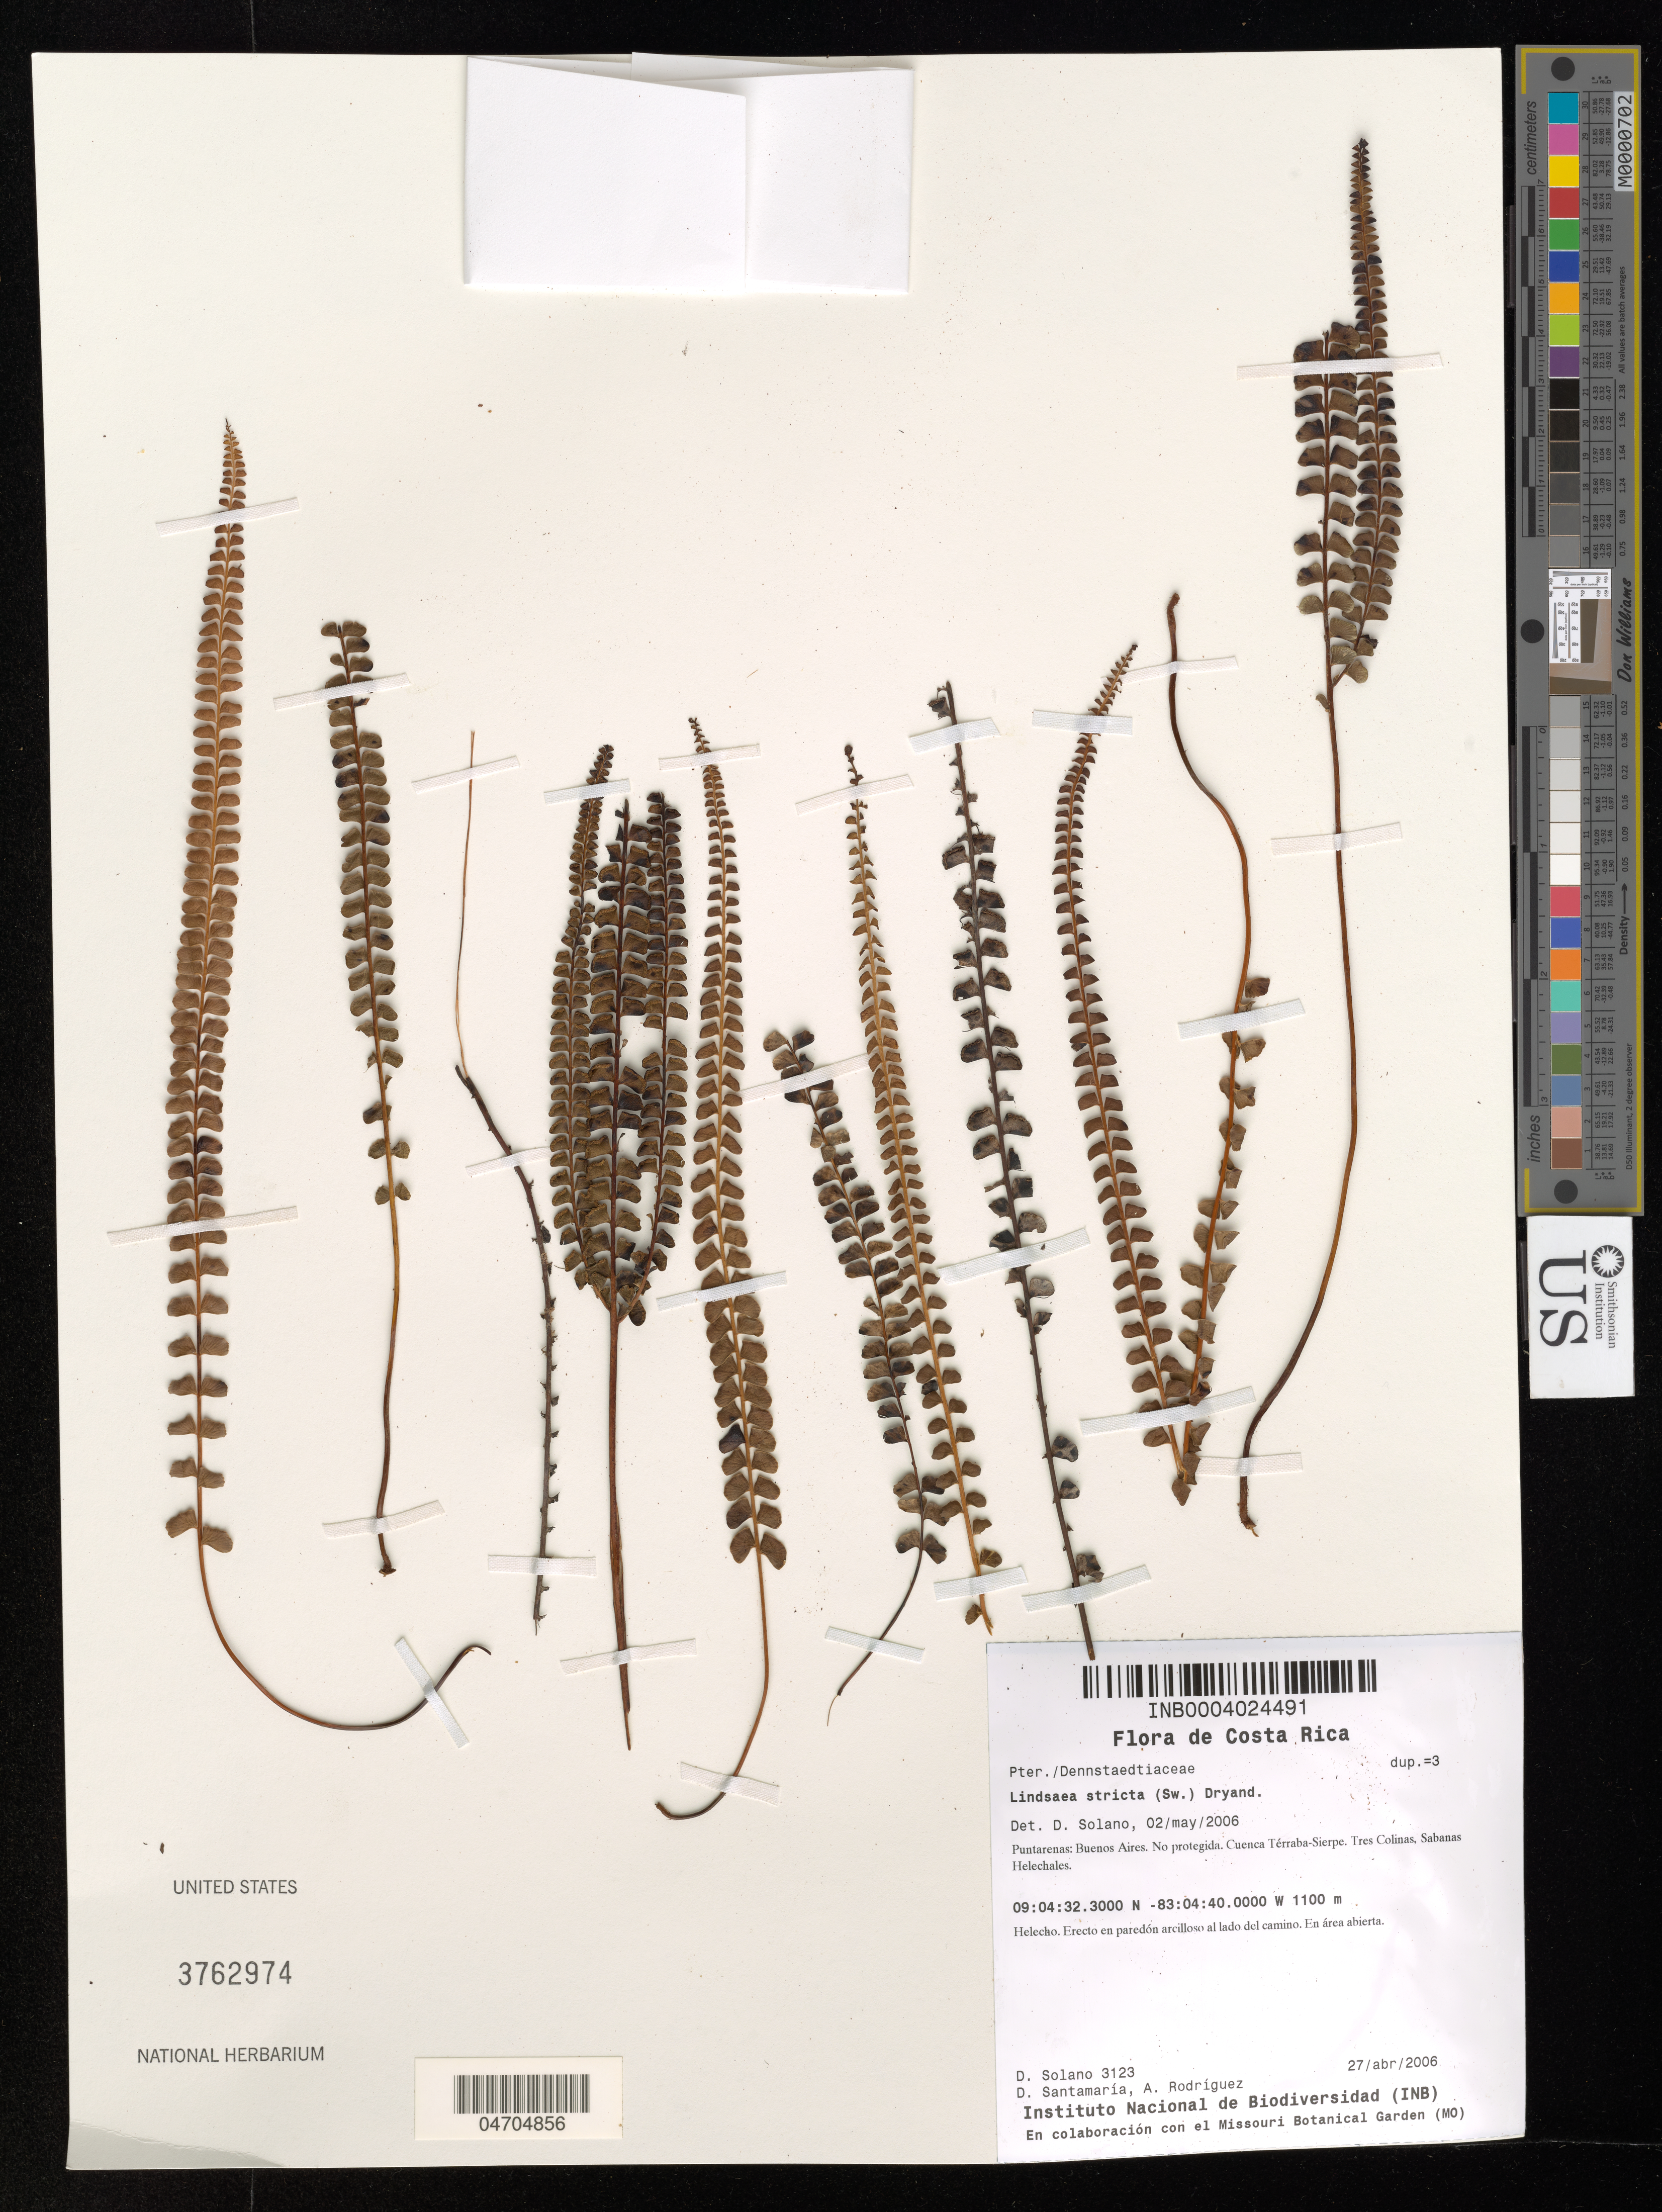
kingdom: Plantae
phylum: Tracheophyta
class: Polypodiopsida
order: Polypodiales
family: Lindsaeaceae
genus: Lindsaea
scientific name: Lindsaea stricta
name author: (Sw.) Dryand.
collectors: D. Solano, D. Santamaria & A. Rodríguez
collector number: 3123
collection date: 2006-04-27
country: Costa Rica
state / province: Puntarenas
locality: Buenos Aires. No protegida. Cuenca Térraba-Sierpe. Tres Colinas. Sabanas Helechales.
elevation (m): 1100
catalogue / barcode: US 3762974